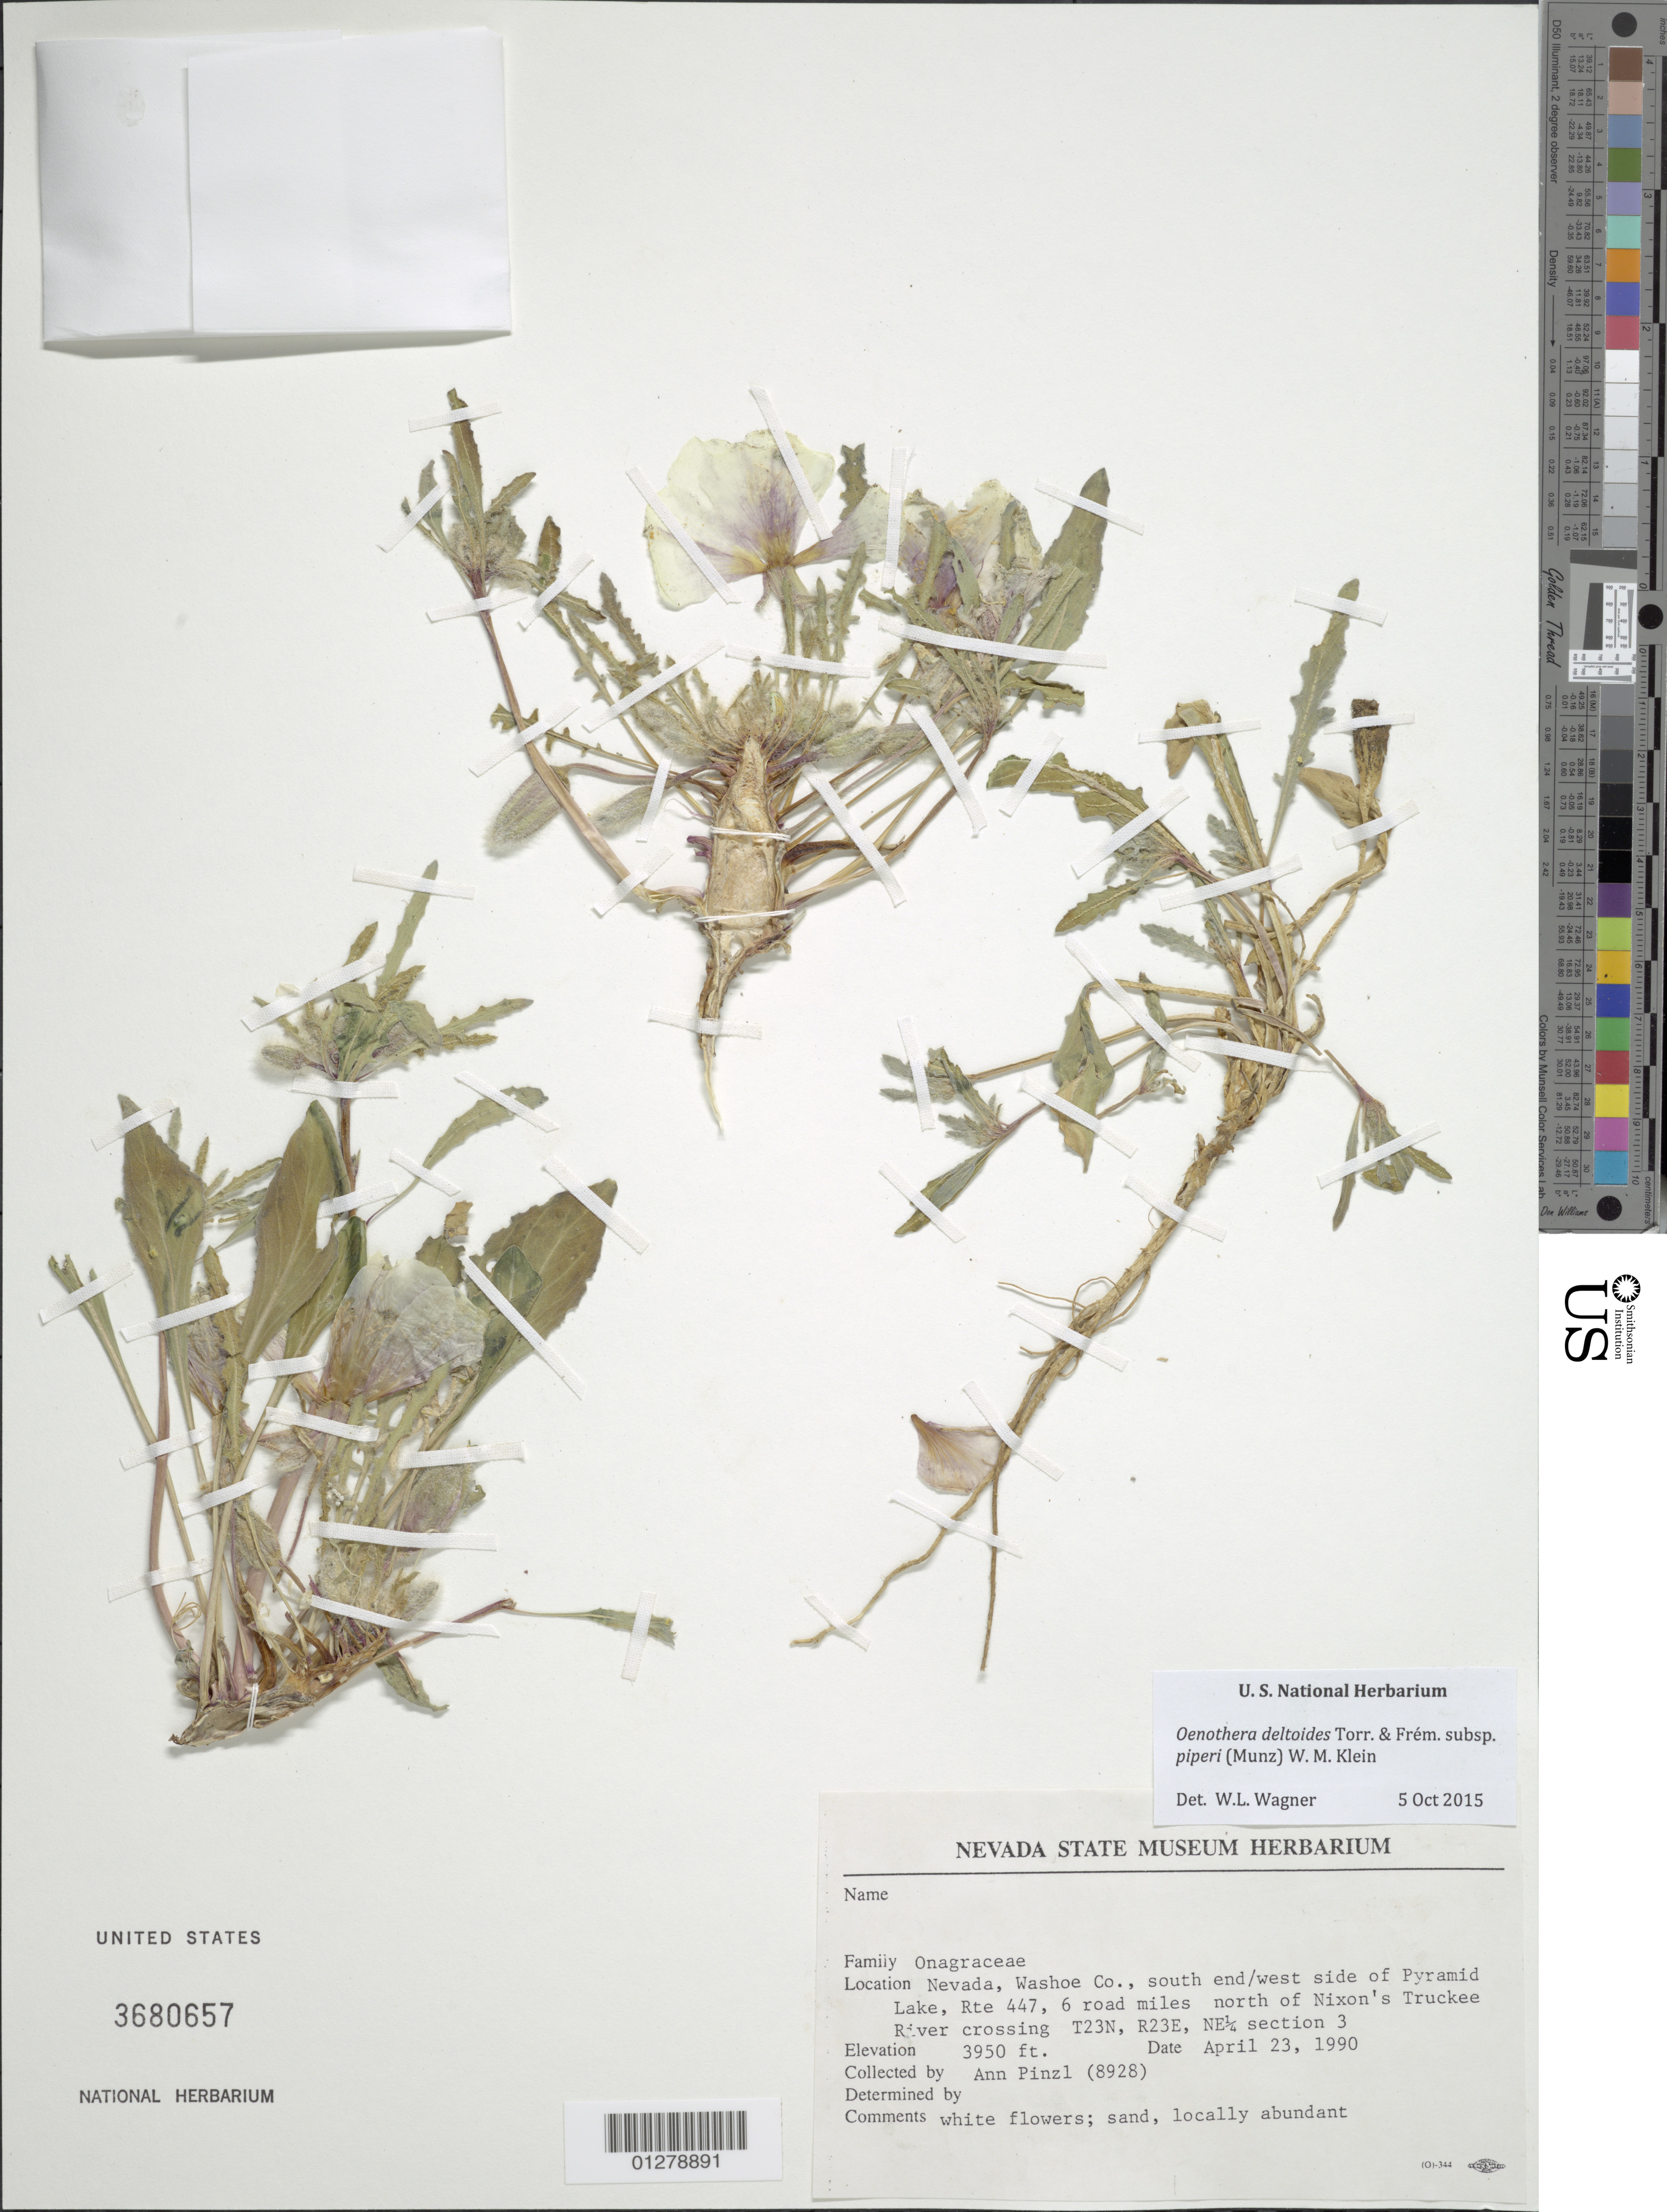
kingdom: Plantae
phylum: Tracheophyta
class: Magnoliopsida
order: Myrtales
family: Onagraceae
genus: Oenothera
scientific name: Oenothera deltoides subsp. piperi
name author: (Munz) W.M. Klein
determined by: Wagner, W. L., (BOT), Smithsonian Institution - National Museum of Natural History (UNITED STATES)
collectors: A. Pinzl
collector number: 8928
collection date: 1990-04-23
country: United States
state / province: Nevada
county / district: Washoe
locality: South end/west side of Pyramid Lake, Rte 447, 6 road miles north of Nixon's Truckee River crossing, T23N, R23E, NE 1/4 section 3.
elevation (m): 1204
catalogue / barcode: US 3680657